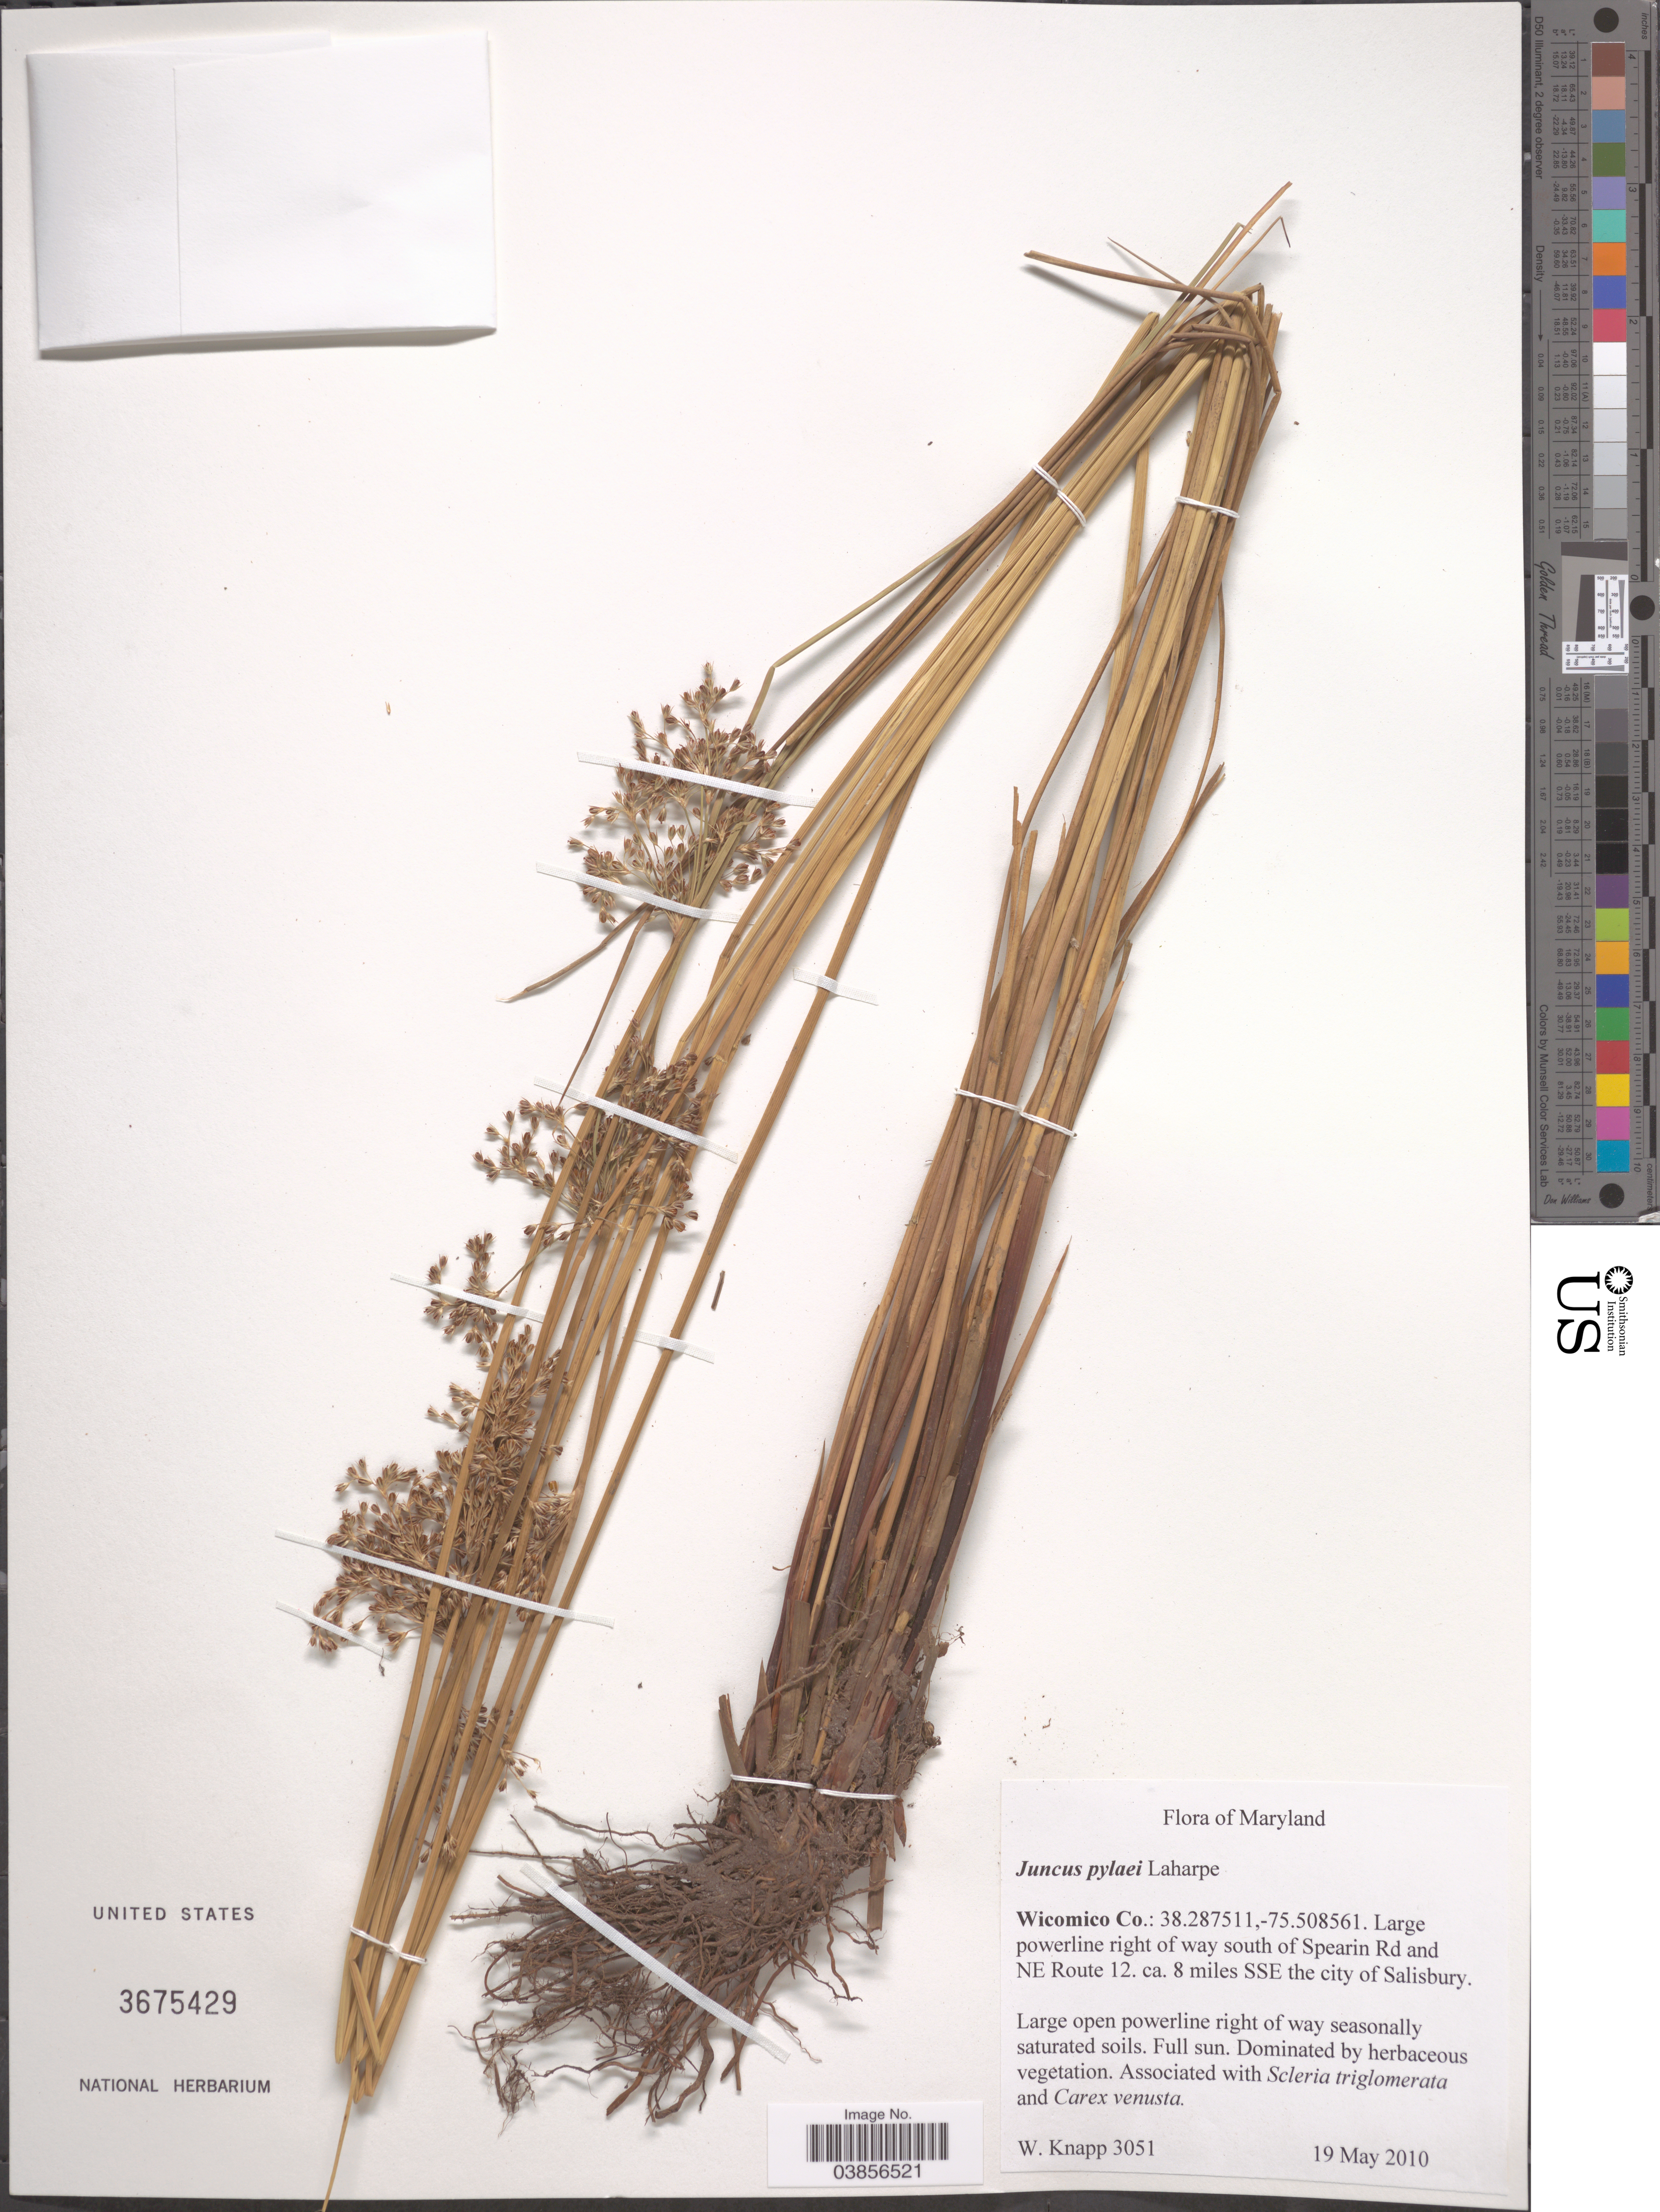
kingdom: Plantae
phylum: Tracheophyta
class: Liliopsida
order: Poales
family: Juncaceae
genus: Juncus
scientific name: Juncus pylaei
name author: Laharpe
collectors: W. Knapp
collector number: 3051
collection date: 2010-05-19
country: United States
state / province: Maryland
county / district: Wicomico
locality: Wicomico Co.: powerline right of way south of Spearin Rd and NE Route 12. ca. 8 miles SSE the city of Salisbury.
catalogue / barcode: US 3675429